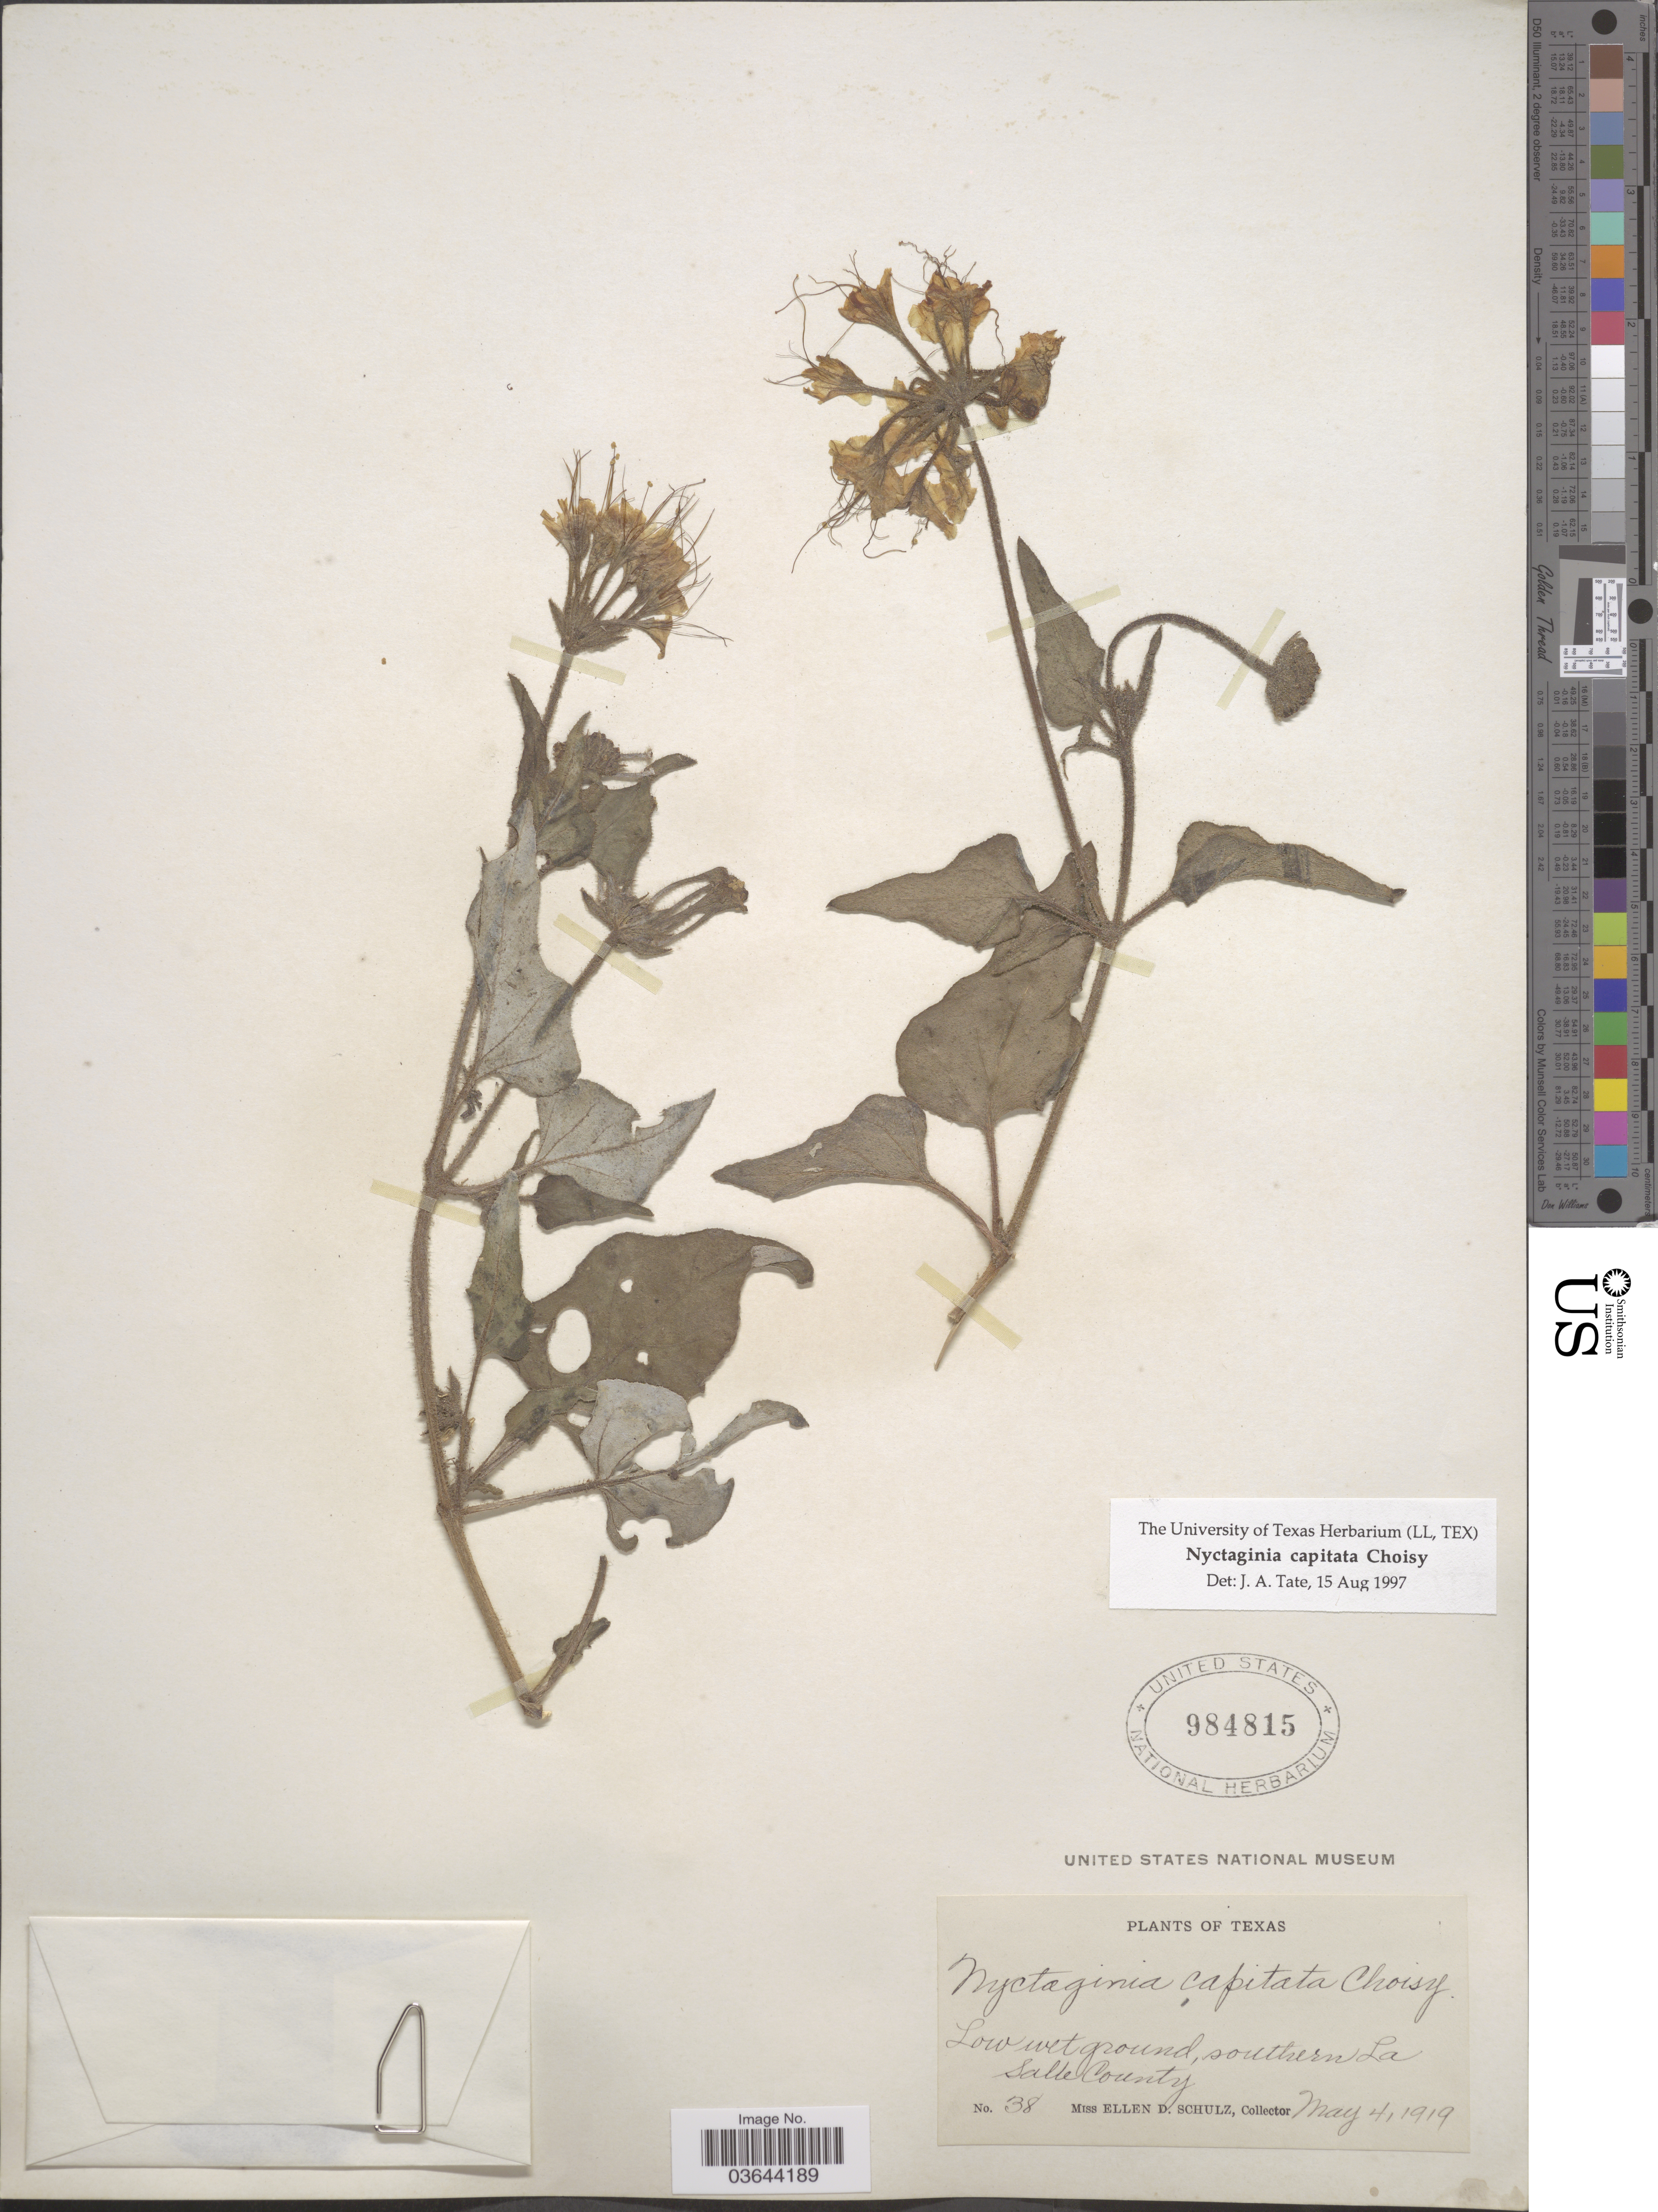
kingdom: Plantae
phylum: Tracheophyta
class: Magnoliopsida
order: Caryophyllales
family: Nyctaginaceae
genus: Nyctaginia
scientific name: Nyctaginia capitata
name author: Choisy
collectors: E. D. Schulz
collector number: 38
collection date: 1919-05-04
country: United States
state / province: Texas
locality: Southern La Salle County.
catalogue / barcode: US 984815